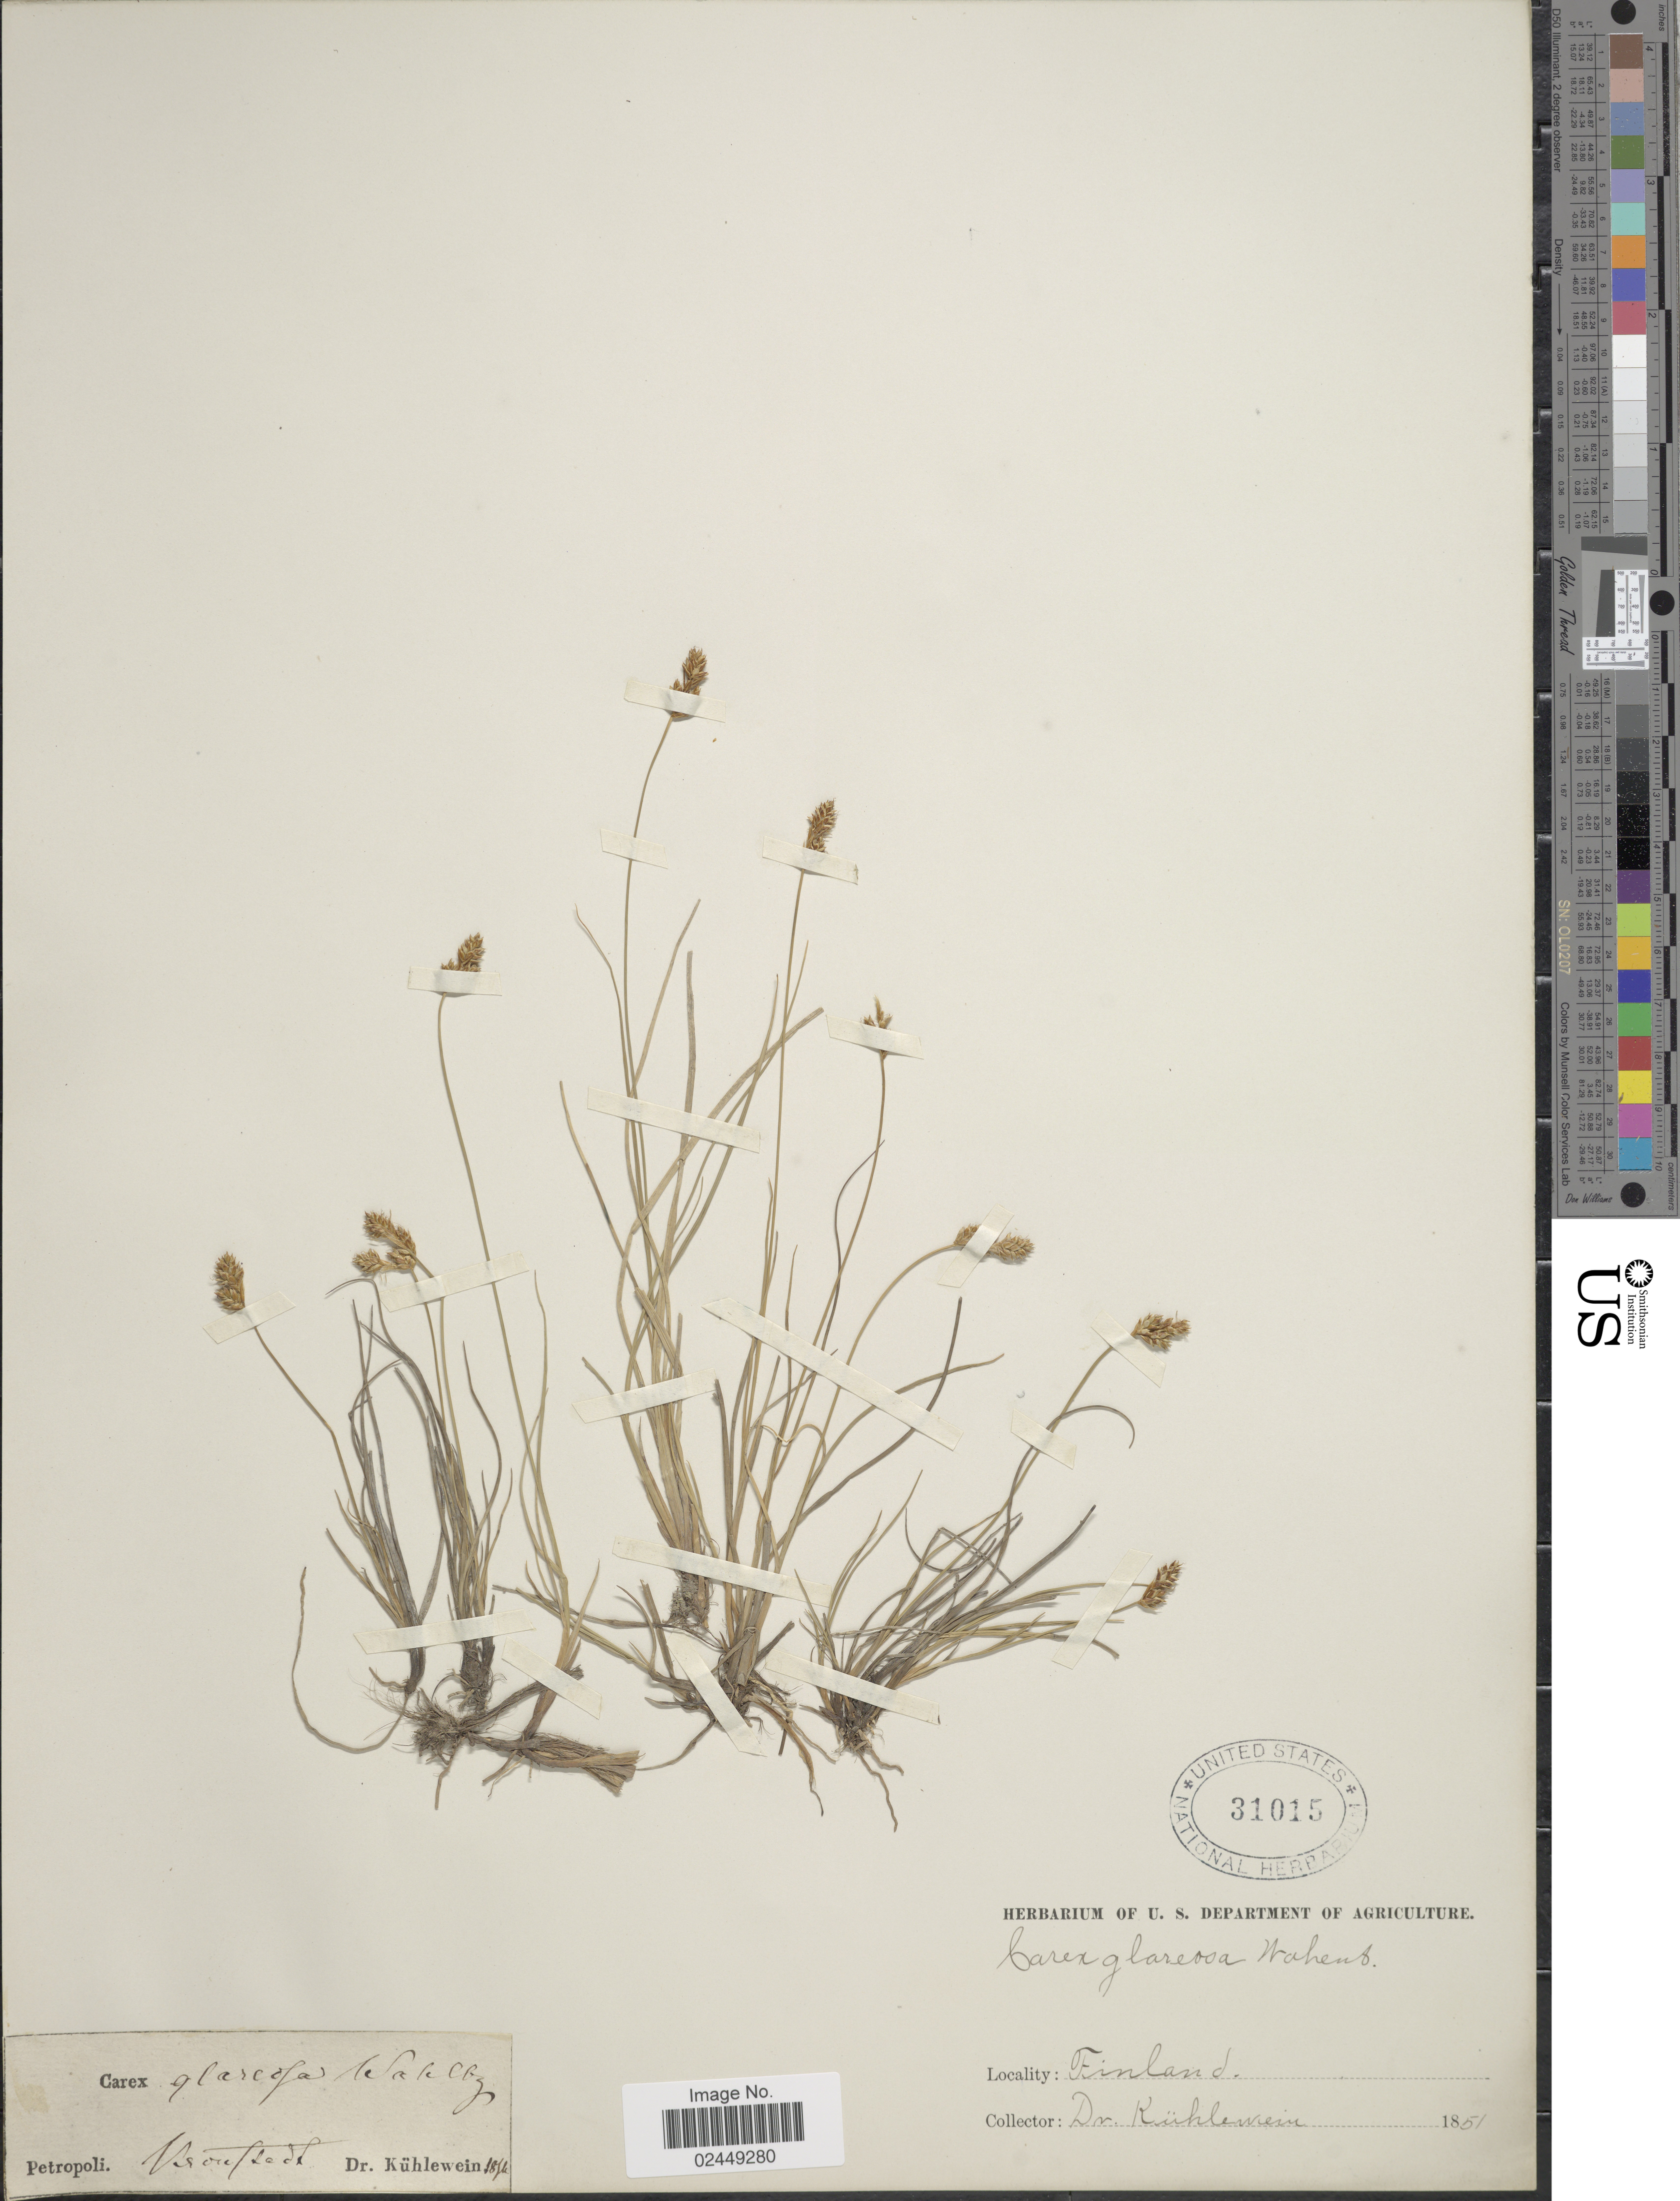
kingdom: Plantae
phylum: Tracheophyta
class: Liliopsida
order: Poales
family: Cyperaceae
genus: Carex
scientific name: Carex glareosa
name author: Schkuhr ex Wahlenb.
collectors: Kühlewein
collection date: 1851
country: Finland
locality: Verouflad [interpreted]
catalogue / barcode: US 31015